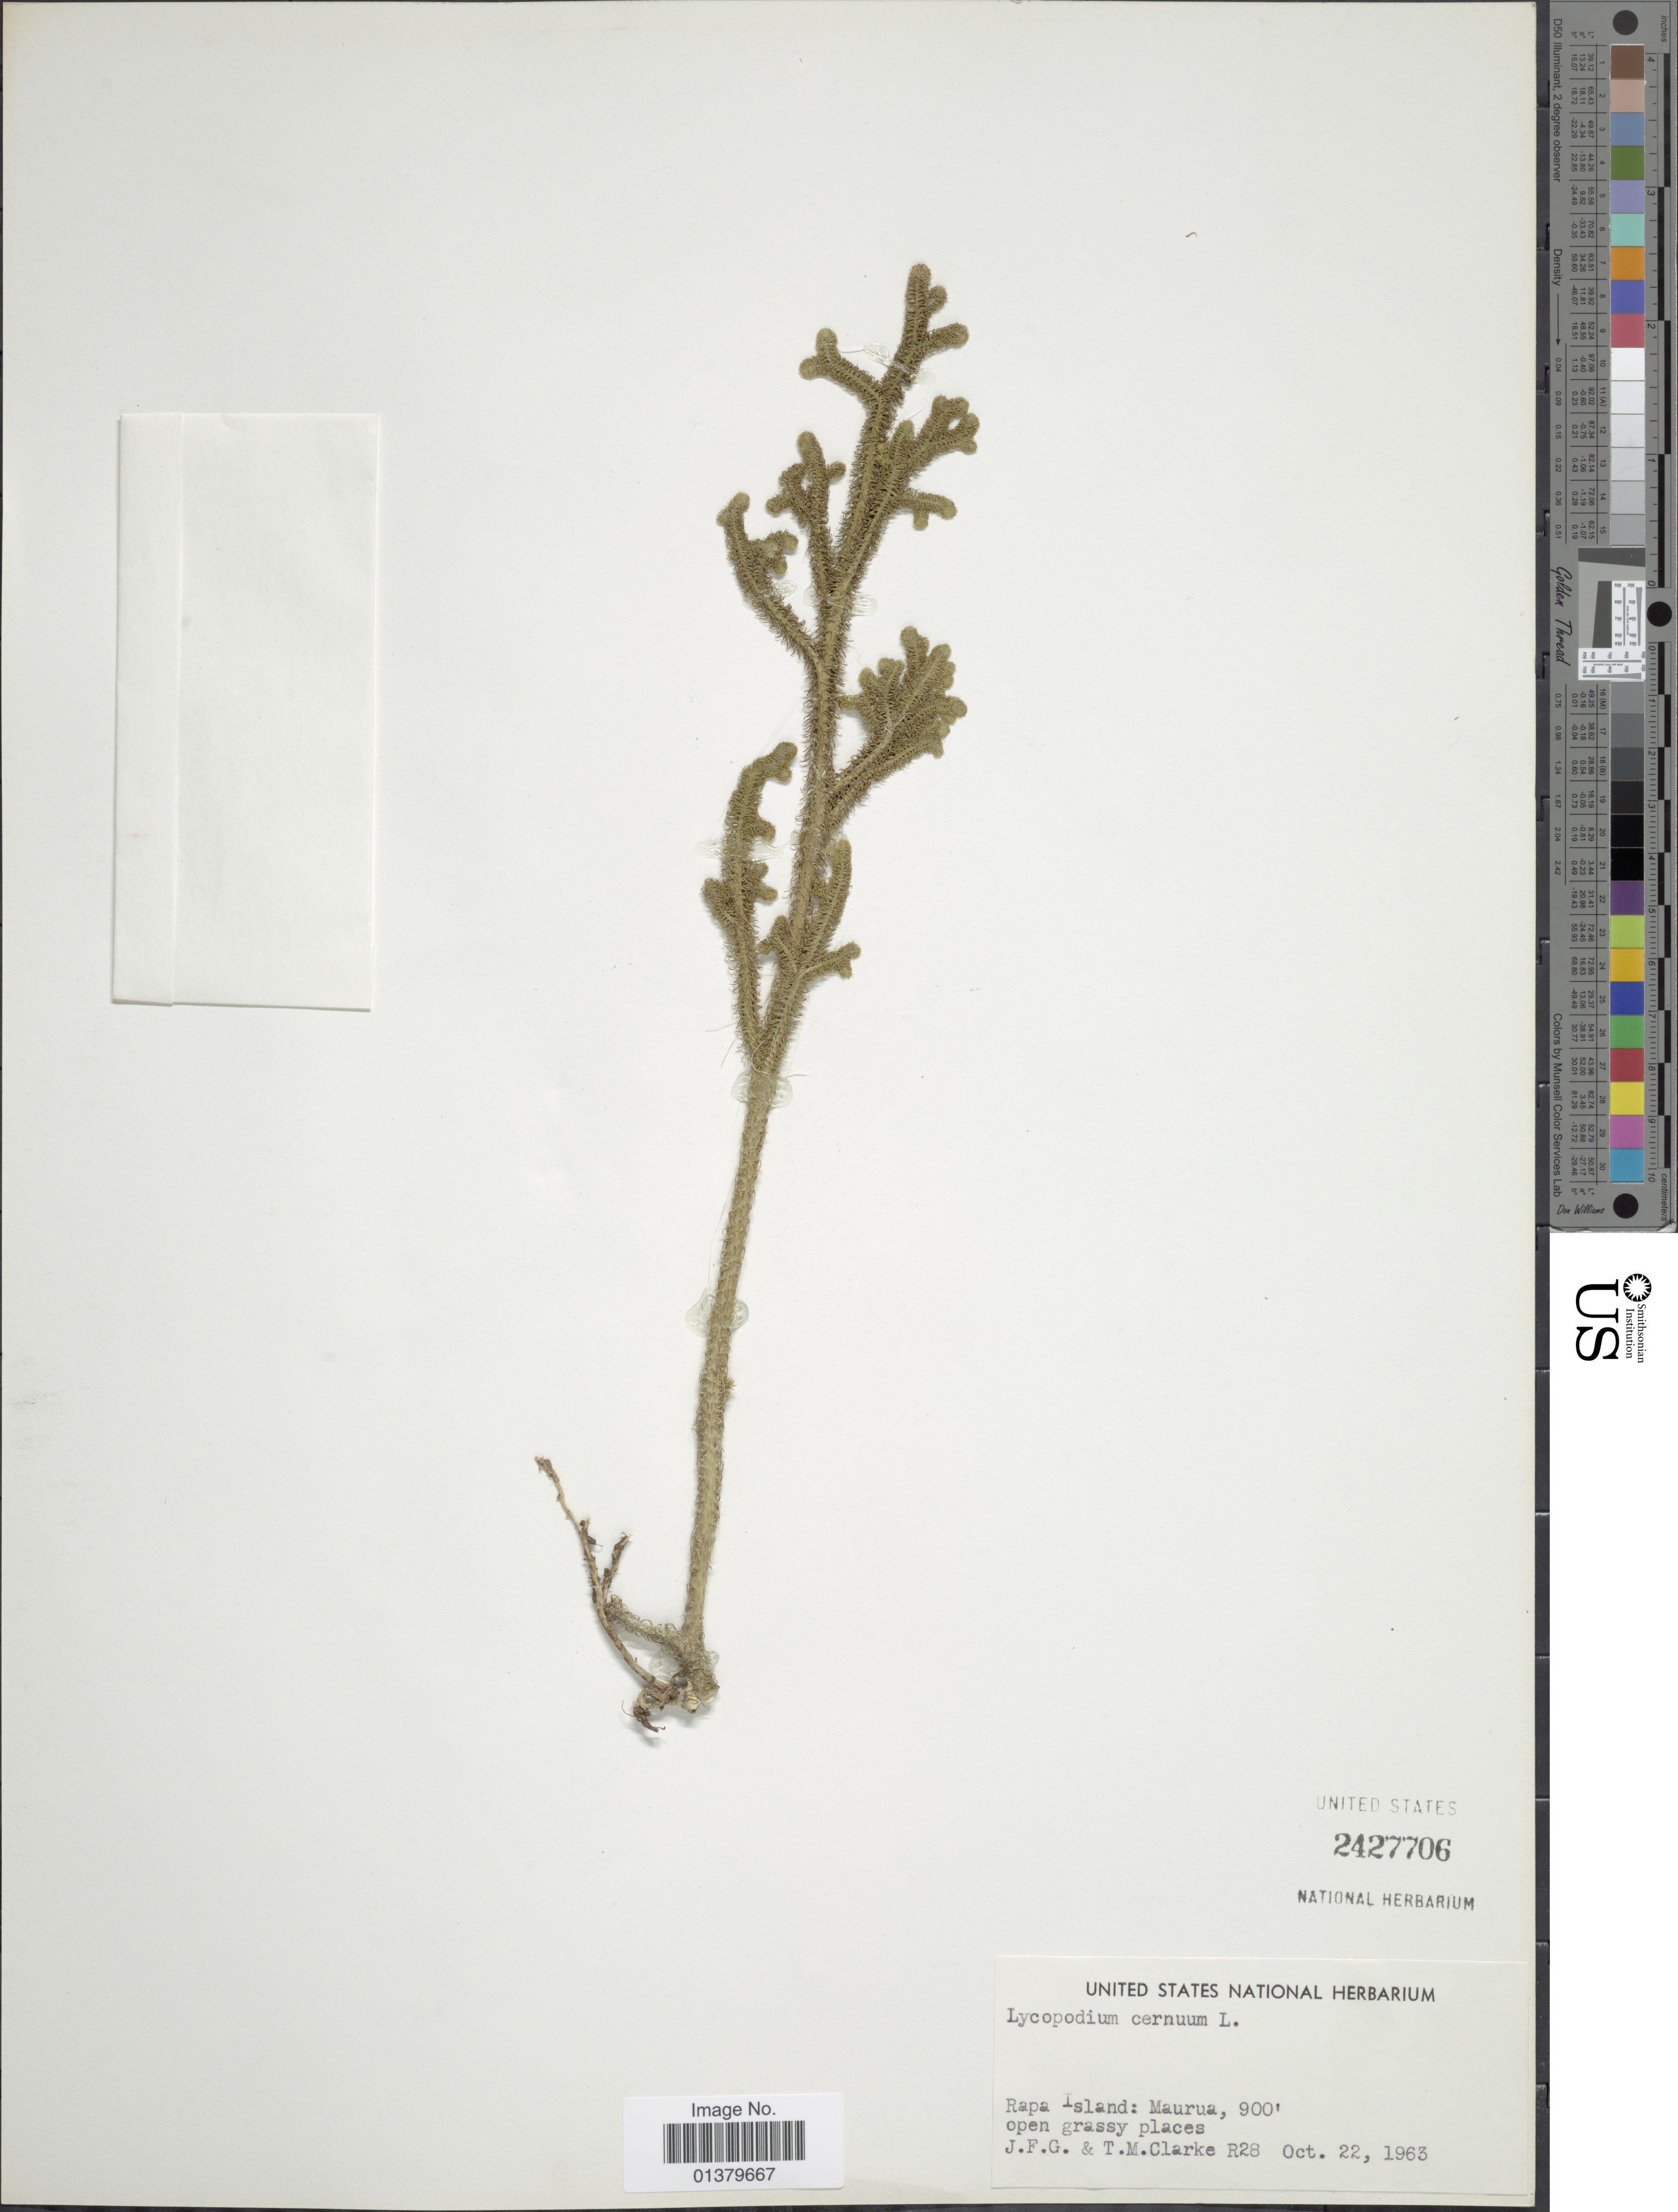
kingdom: Plantae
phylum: Tracheophyta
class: Lycopodiopsida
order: Lycopodiales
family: Lycopodiaceae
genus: Palhinhaea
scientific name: Palhinhaea cernua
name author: (L.) Vasc. & Franco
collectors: J. F. Clarke & T. M. Clarke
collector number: R28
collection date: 1963-10-22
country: French Polynesia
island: Rapa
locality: Rapa island: Maurua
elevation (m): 274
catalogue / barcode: US 2427706